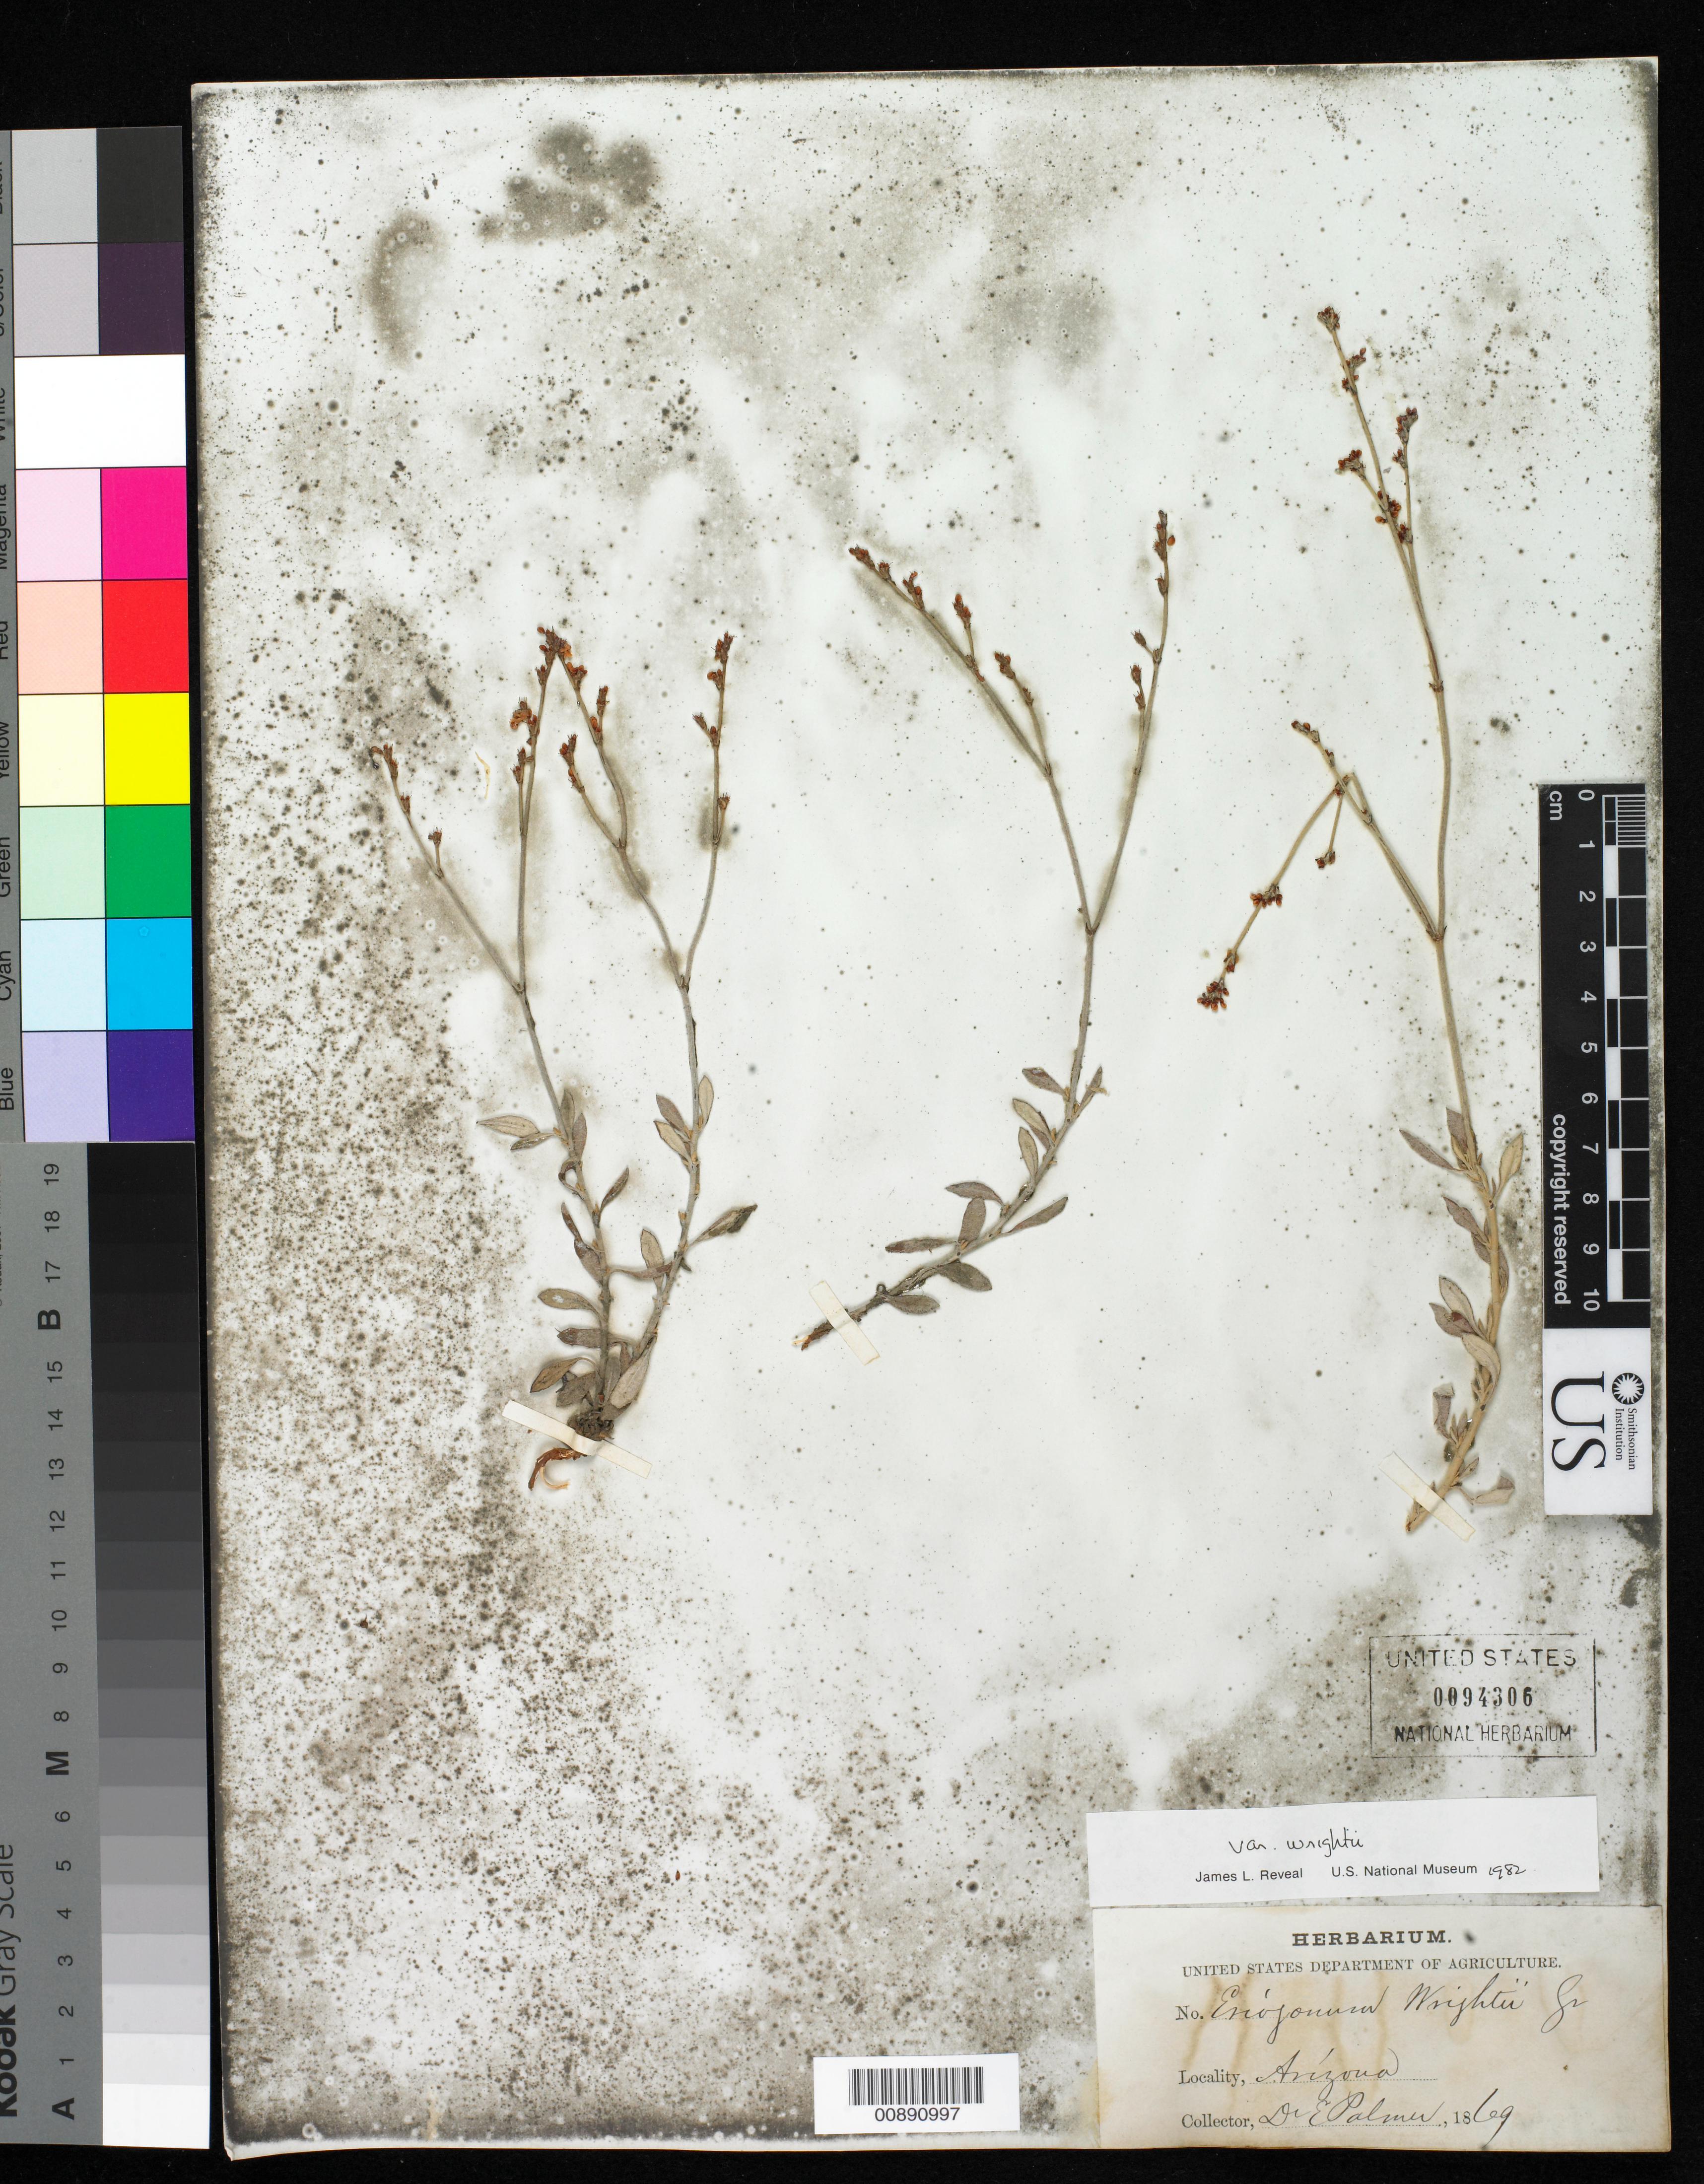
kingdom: Plantae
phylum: Tracheophyta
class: Magnoliopsida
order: Caryophyllales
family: Polygonaceae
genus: Eriogonum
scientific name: Eriogonum wrightii var. wrightii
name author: Torr. ex Benth.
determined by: Reveal, J. L.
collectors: E. Palmer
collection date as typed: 1869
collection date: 1869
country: United States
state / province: Arizona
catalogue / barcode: US 94306